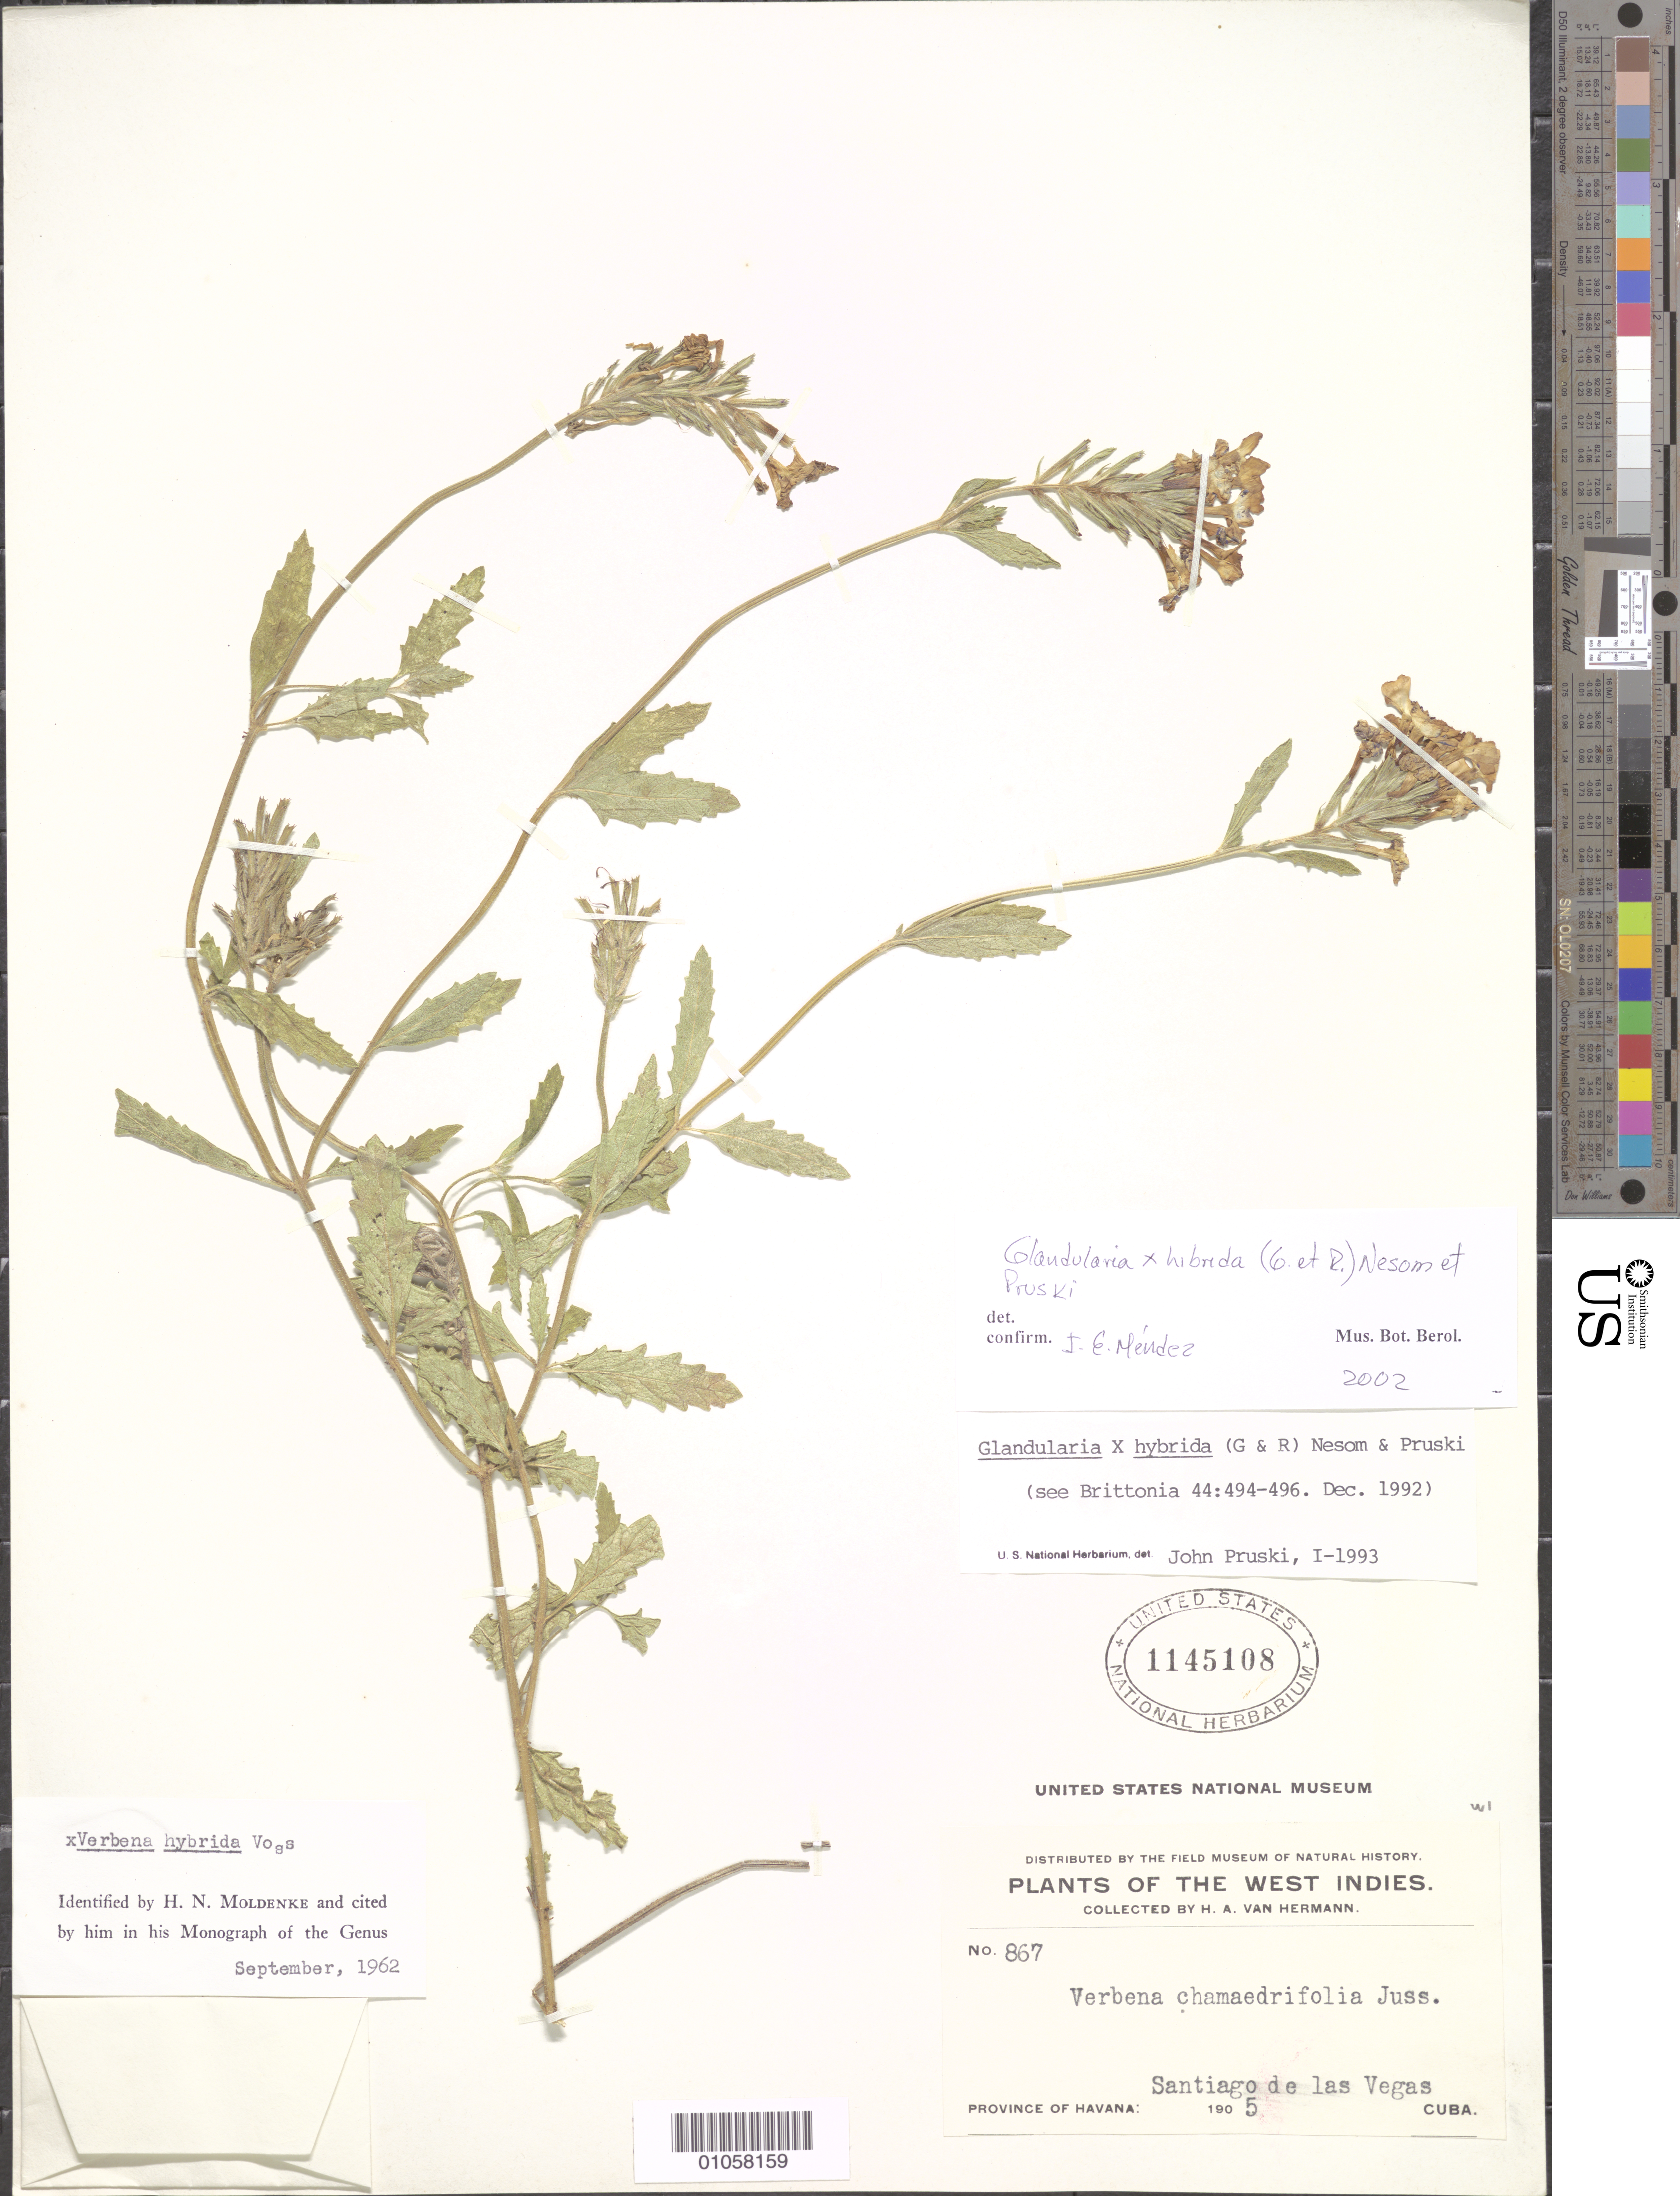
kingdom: Plantae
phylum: Tracheophyta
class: Magnoliopsida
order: Lamiales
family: Verbenaceae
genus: Glandularia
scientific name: Glandularia x hybrida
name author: (Groenland & Rümpler) G.L. Nesom & Pruski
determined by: Méndez, Isidro E., (HIPC)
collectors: H. A. Van Hermann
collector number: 867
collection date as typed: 1905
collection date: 1905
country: Cuba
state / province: La Habana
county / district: Municipio Boyeros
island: Cuba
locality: Santiago de las Vegas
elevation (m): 97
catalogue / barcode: US 1145108